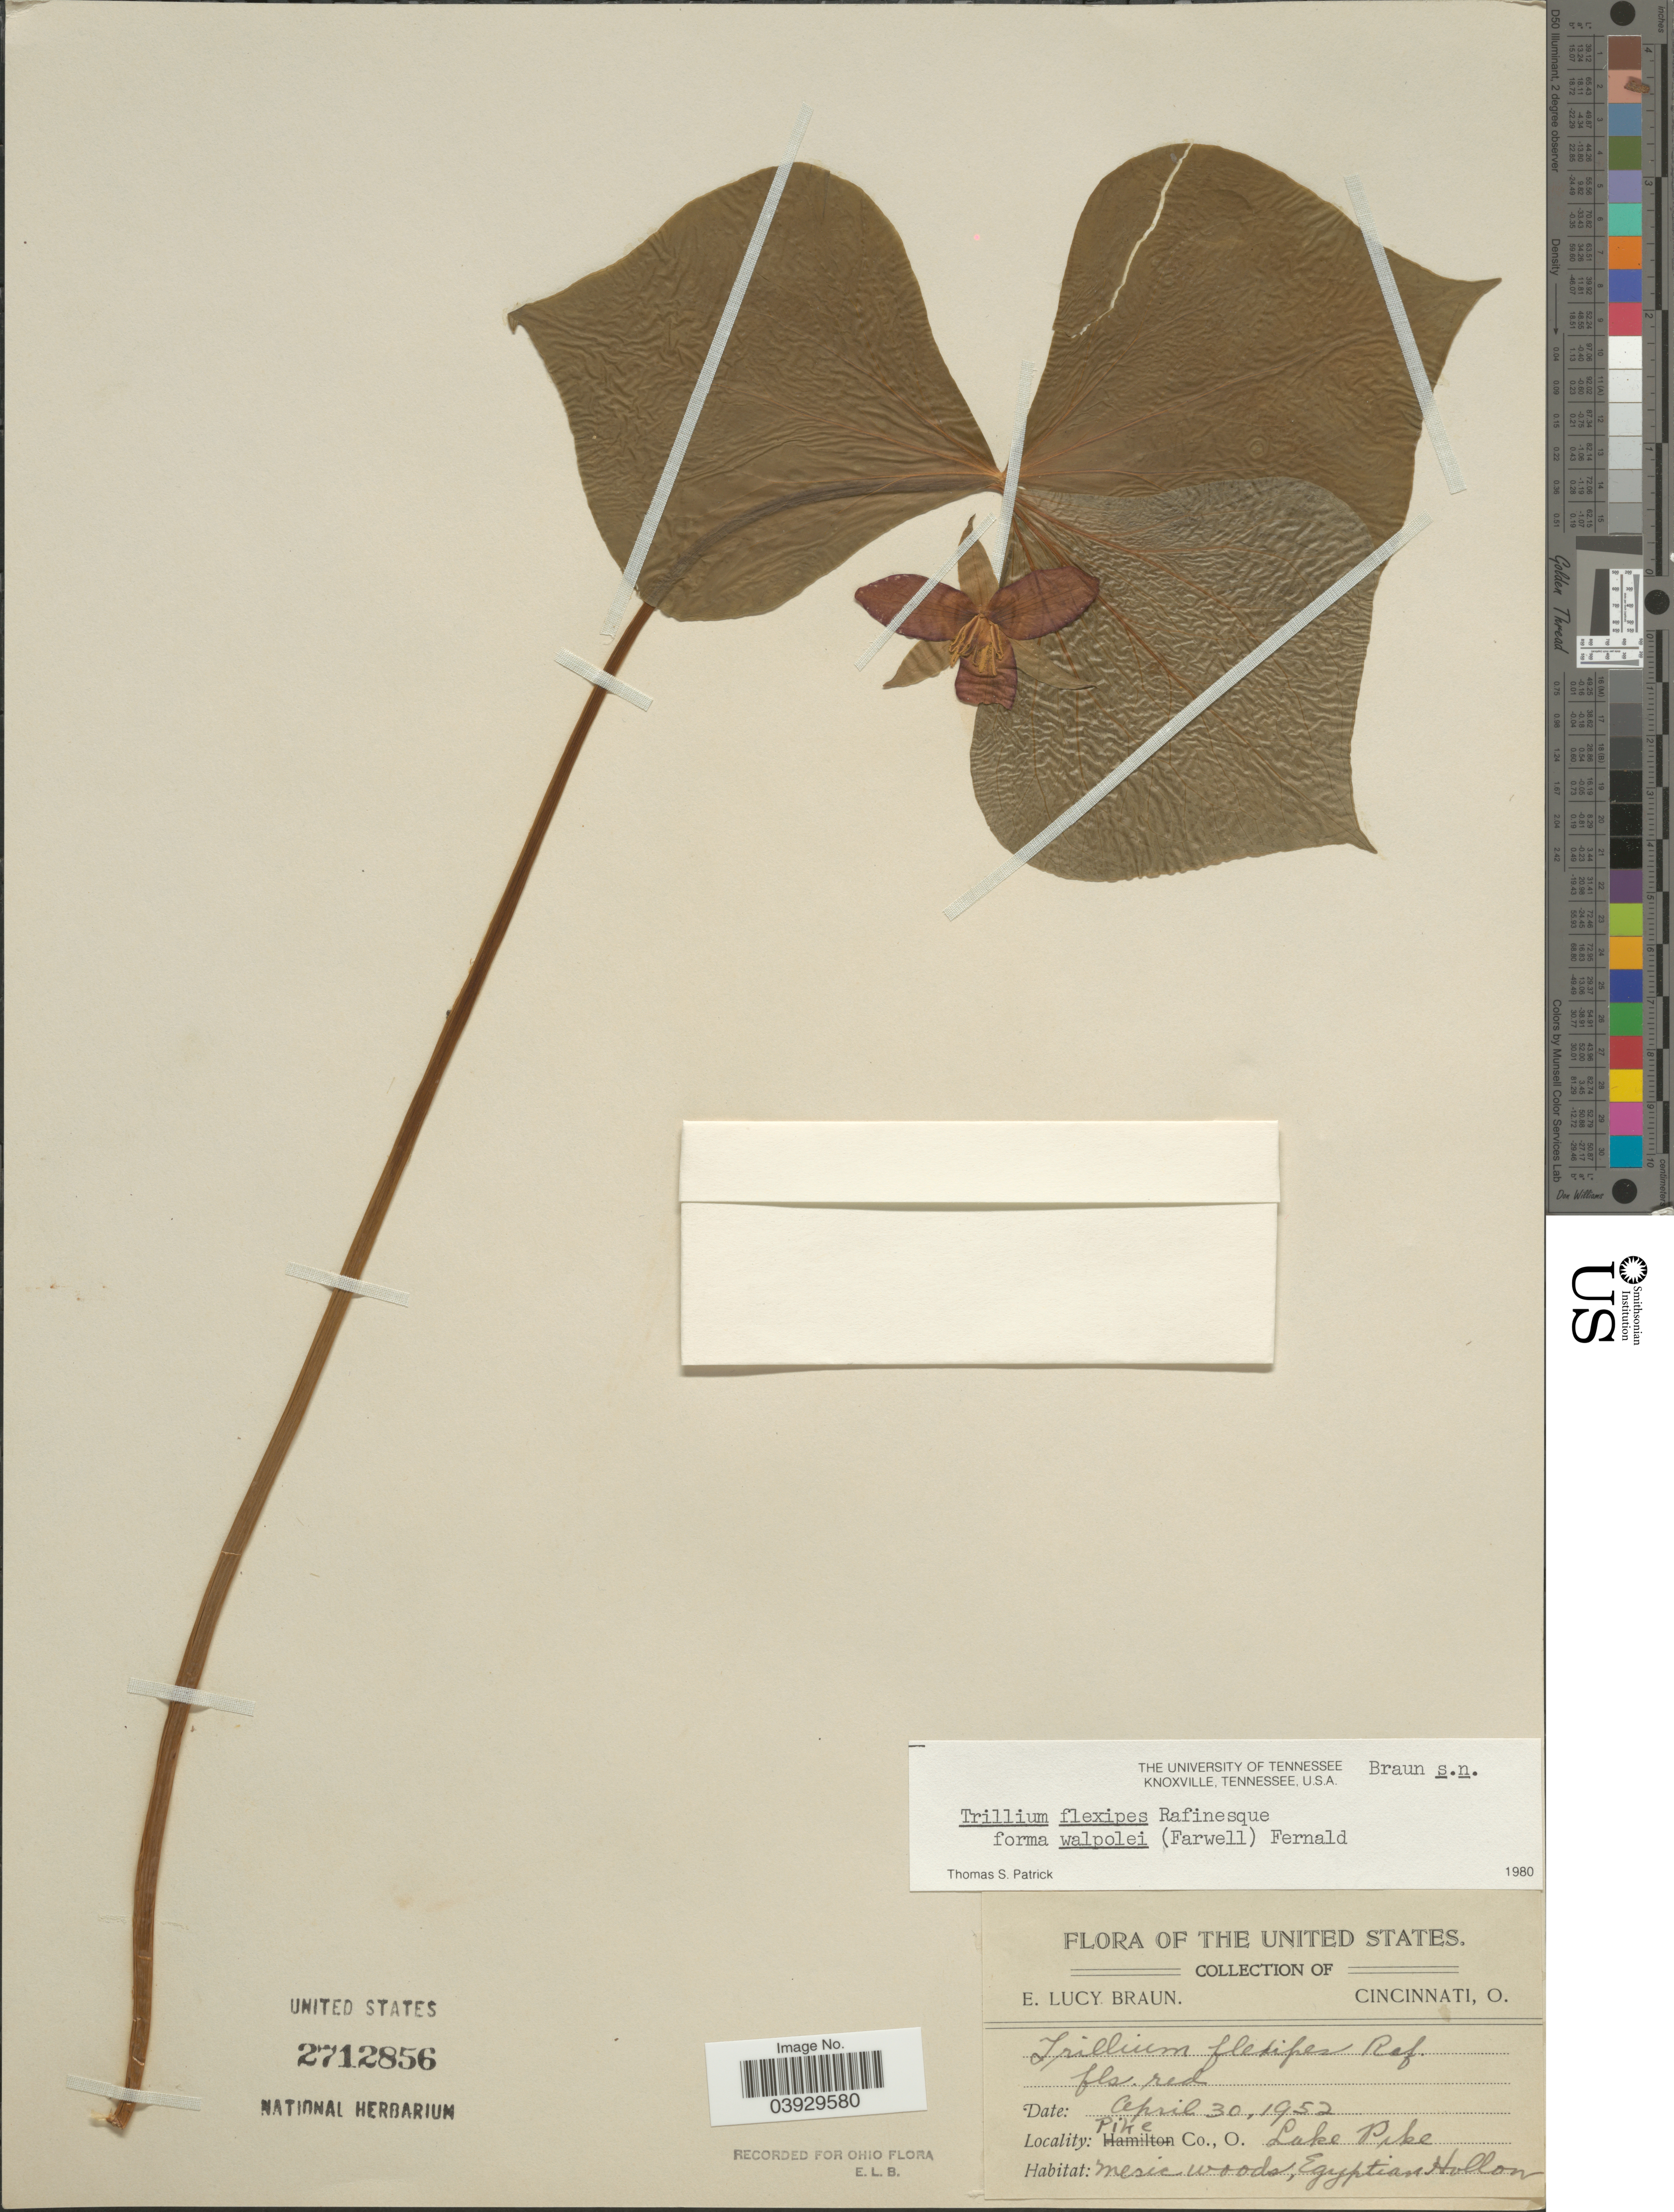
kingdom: Plantae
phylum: Tracheophyta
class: Liliopsida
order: Liliales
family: Melanthiaceae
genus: Trillium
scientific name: Trillium flexipes f. walpolei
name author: (Farw.) Fernald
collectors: E. L. Braun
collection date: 1952-04-30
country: United States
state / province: Ohio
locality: Pike Co., Lake Pike. Egyptian Hollow.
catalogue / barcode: US 2712856